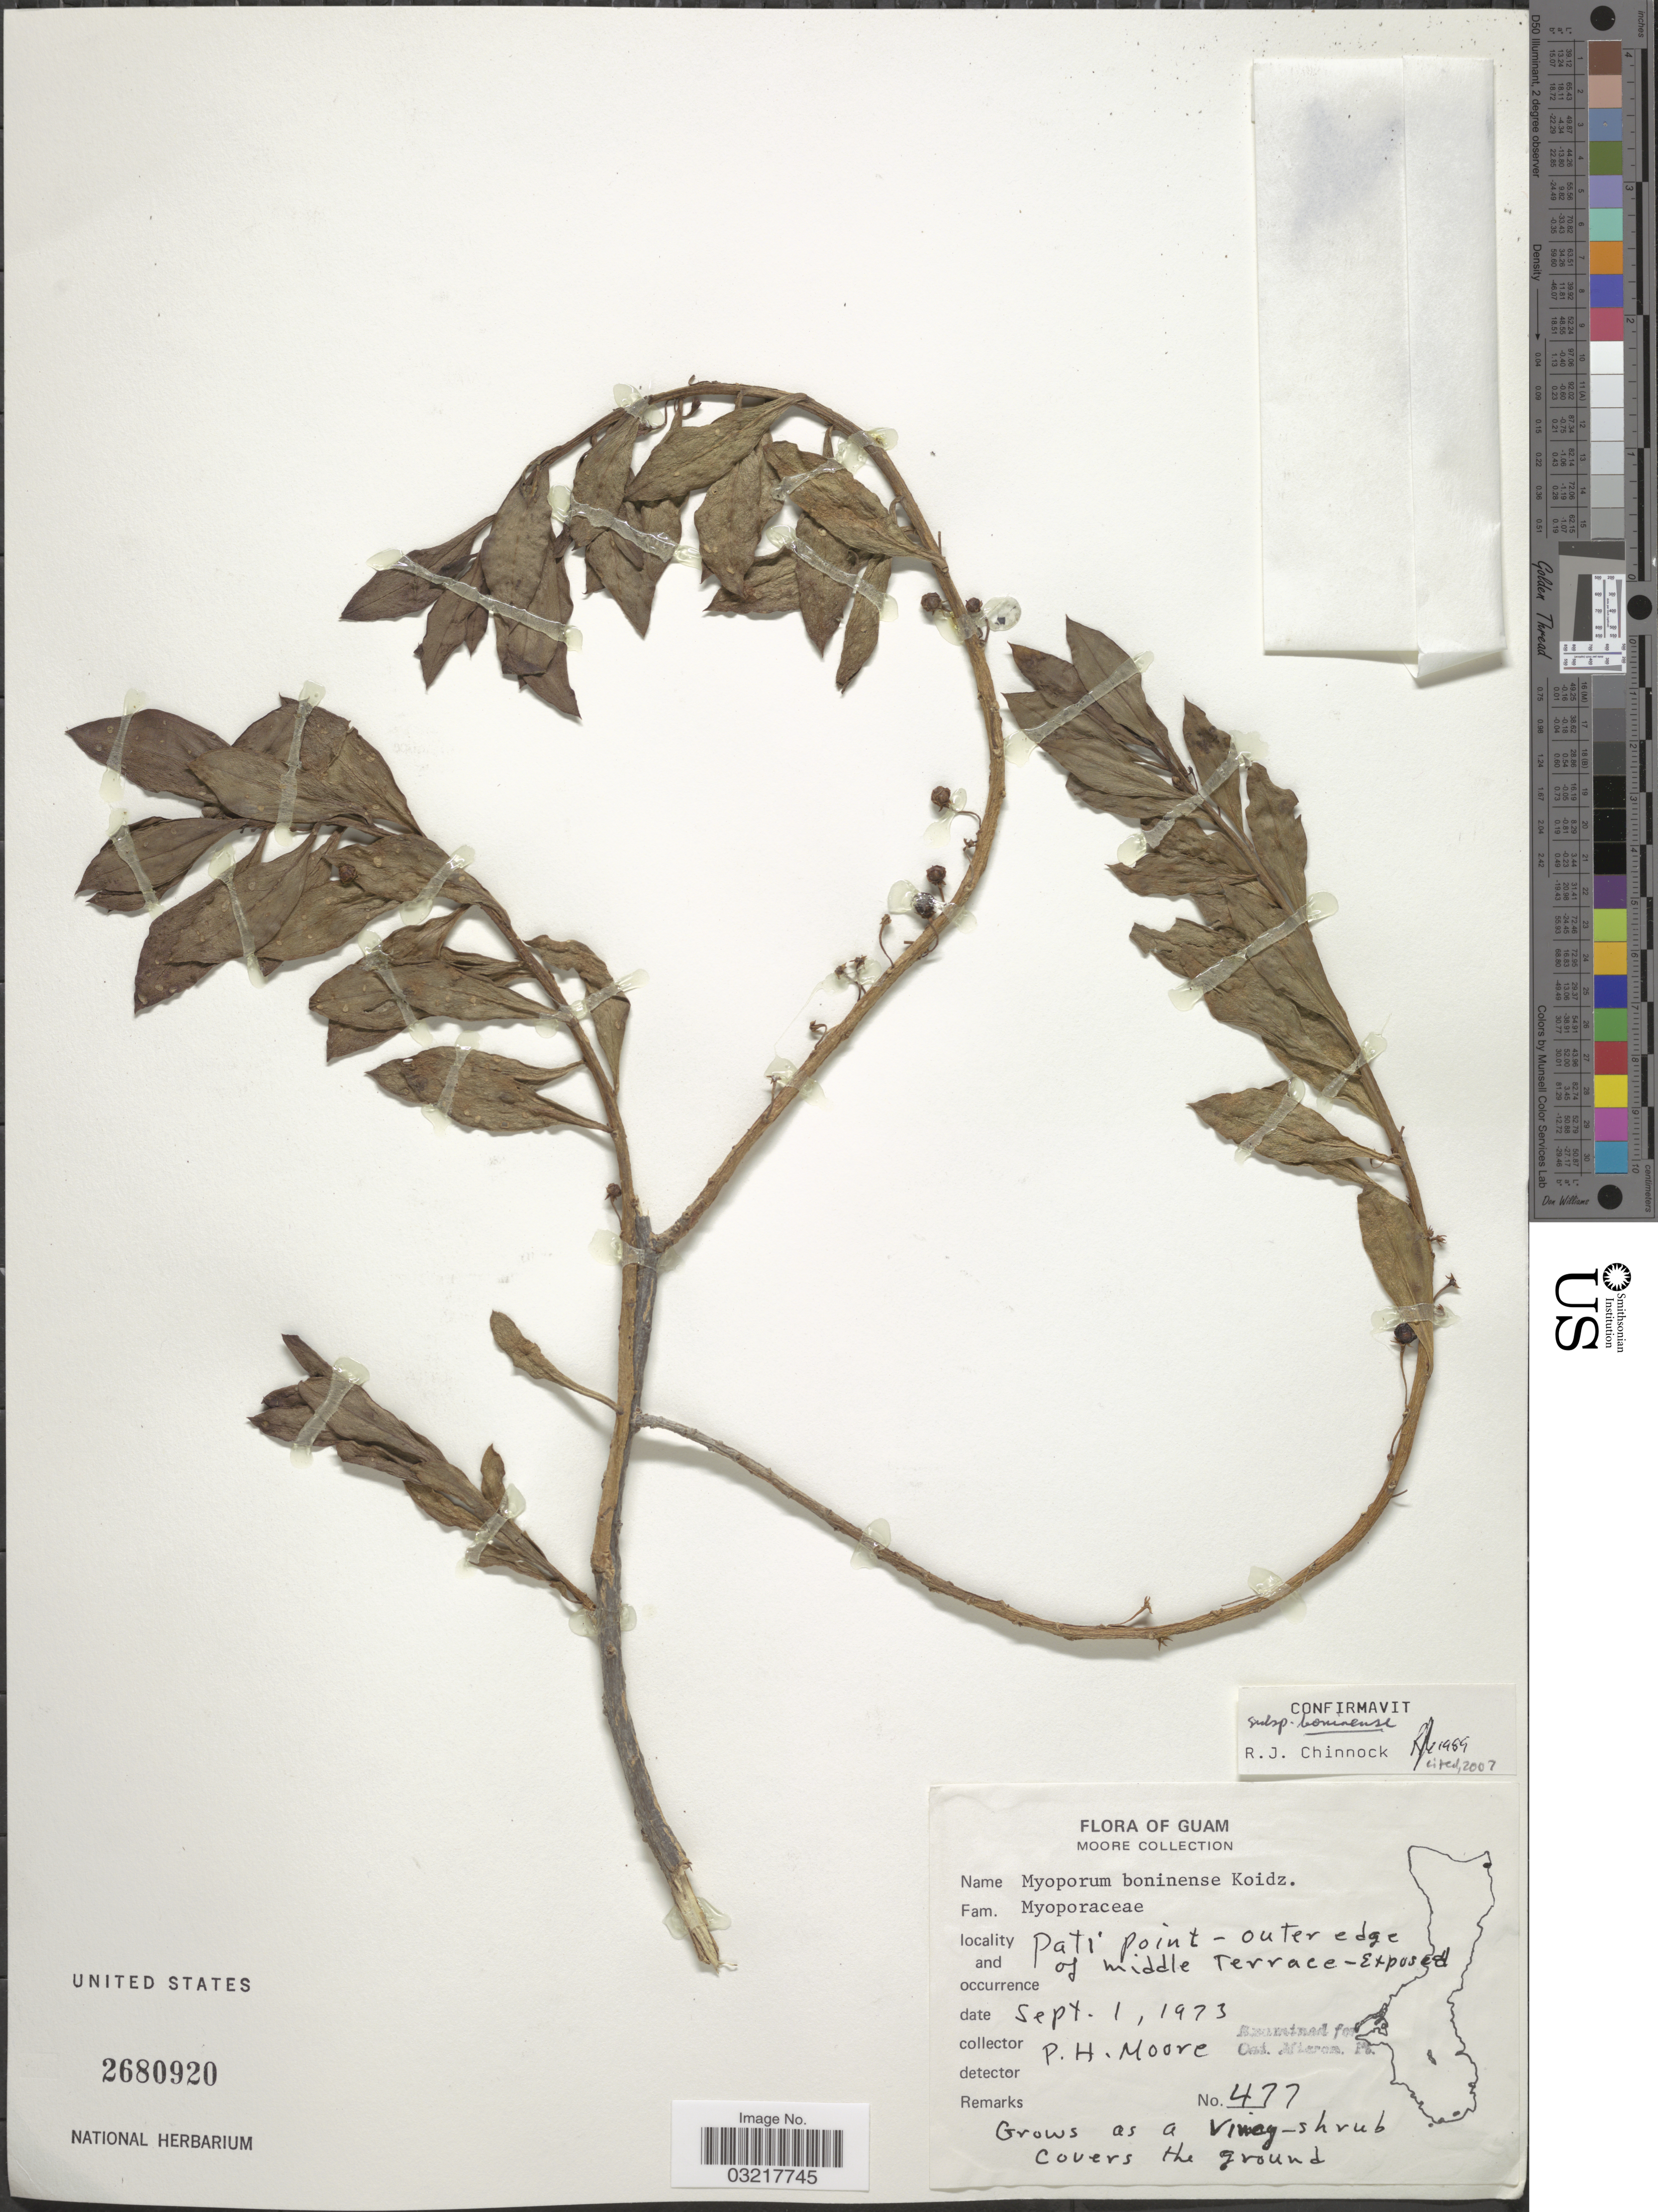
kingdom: Plantae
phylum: Tracheophyta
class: Magnoliopsida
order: Lamiales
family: Scrophulariaceae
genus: Myoporum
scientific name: Myoporum boninense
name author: Koidz.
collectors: P. H. Moore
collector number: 477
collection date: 1973-09-01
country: Guam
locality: Pati Point - outer edge of middle Terrace-Exposed.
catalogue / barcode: US 2680920